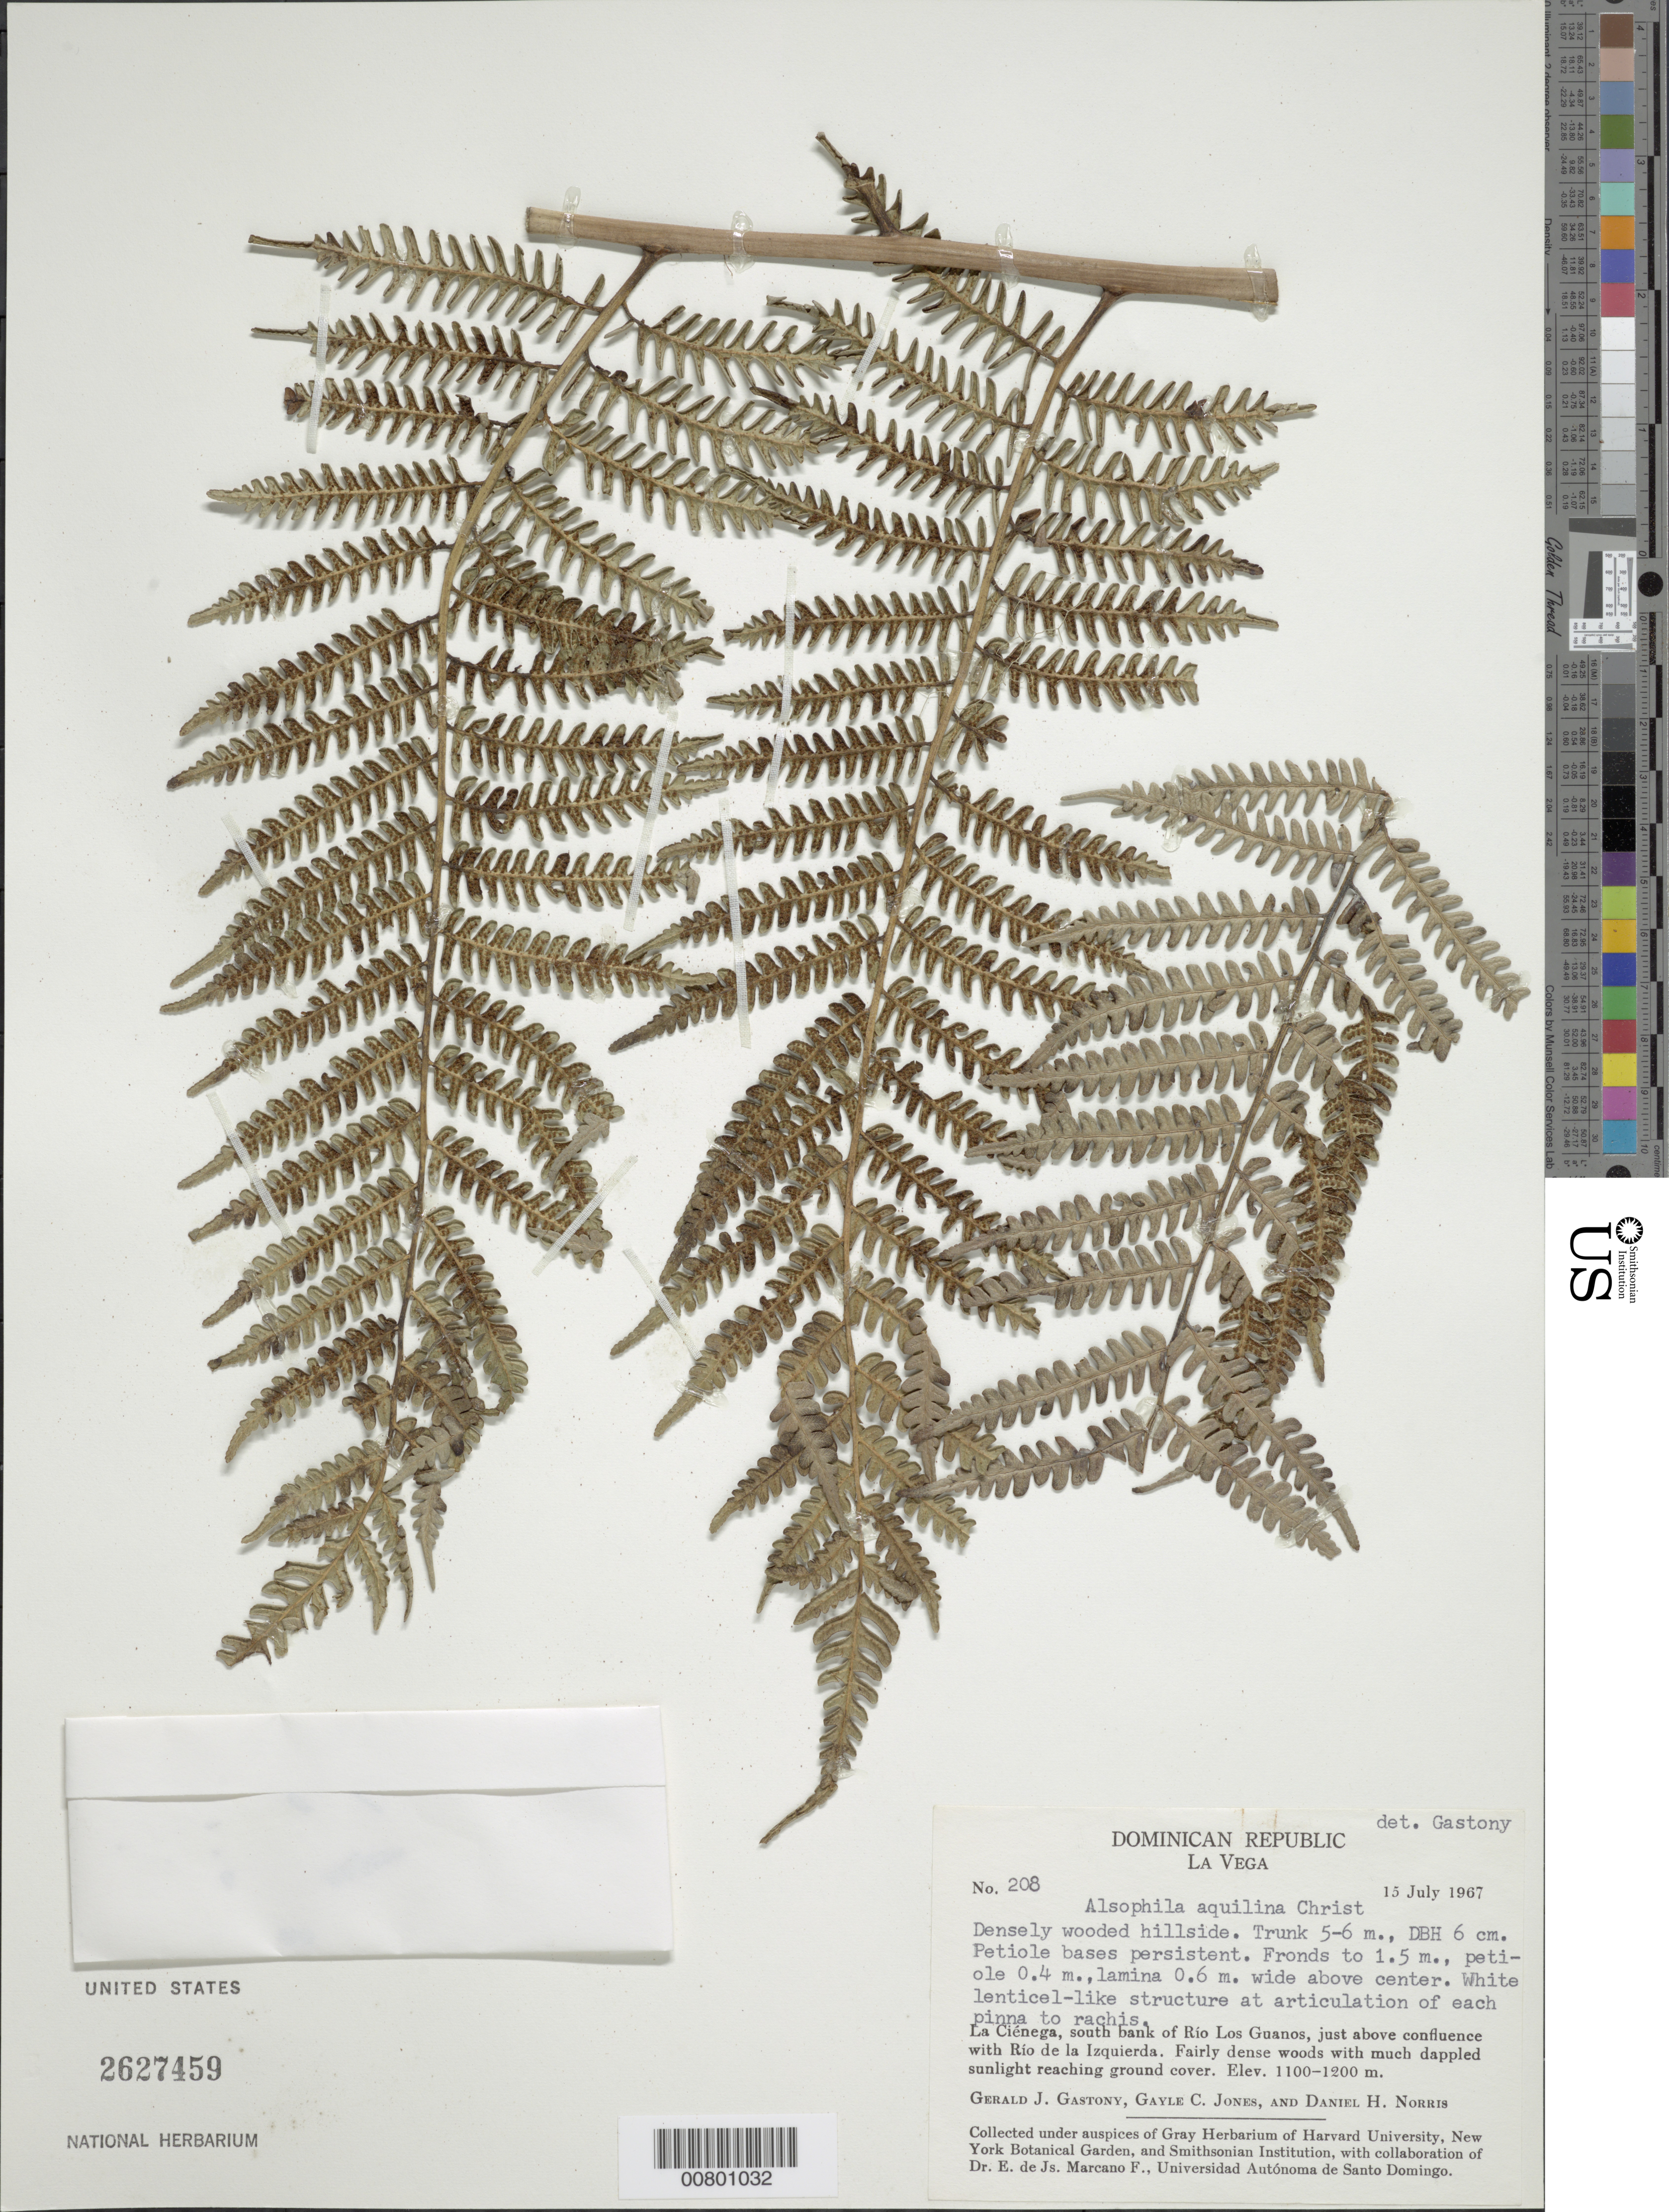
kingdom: Plantae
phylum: Tracheophyta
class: Polypodiopsida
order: Cyatheales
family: Cyatheaceae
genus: Cyathea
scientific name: Cyathea parvula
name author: (Jenman) Domin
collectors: G. Gastony, G. C. Jones & D. H. Norris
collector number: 208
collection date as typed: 15 Jul 1957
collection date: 1957-07-15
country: Dominican Republic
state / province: La Vega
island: Hispaniola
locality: La Ciénega, S bank of Río Los Guanos, above confluence with Río de la Izquierda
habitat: Fairly dense woods with much dappled sunlight reaching ground cover; densely wooded hillside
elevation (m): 1100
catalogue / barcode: US 2627459